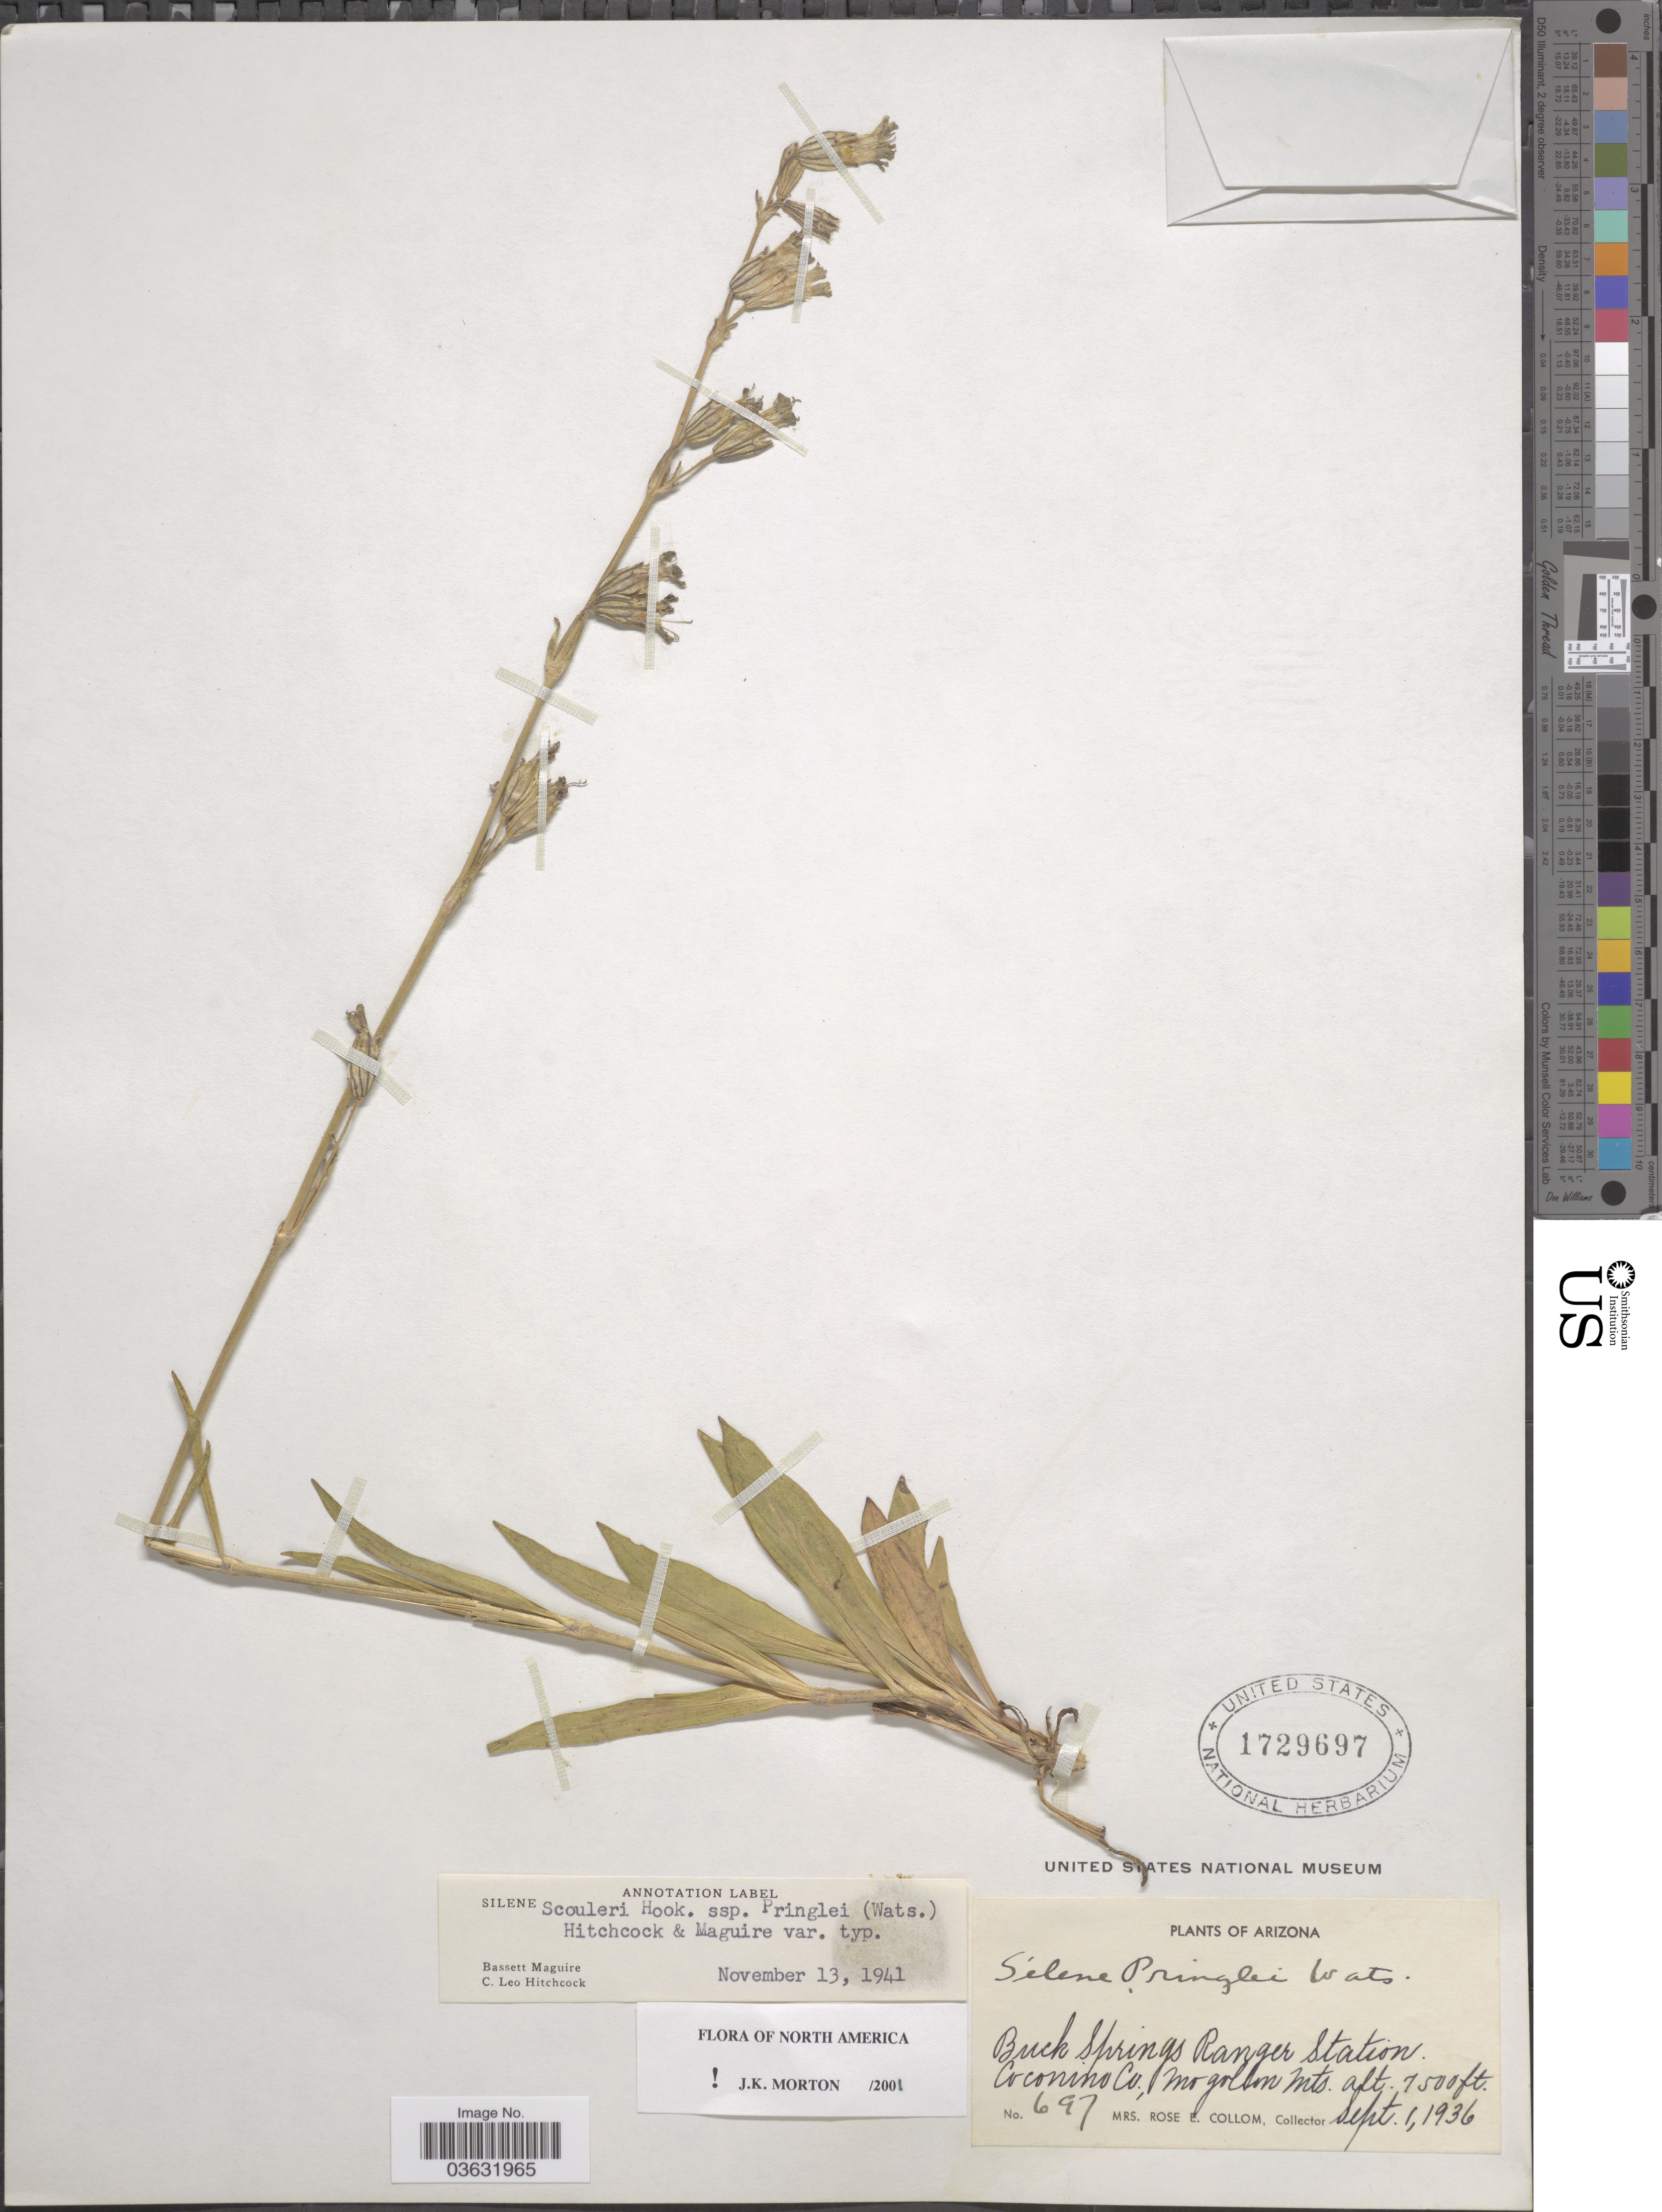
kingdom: Plantae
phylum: Tracheophyta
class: Magnoliopsida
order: Caryophyllales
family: Caryophyllaceae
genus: Silene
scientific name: Silene scouleri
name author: Hook.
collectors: R. E. Collom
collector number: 697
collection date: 1936-09-01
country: United States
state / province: Arizona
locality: Buck Springs Ranger Station. Coconino Co., Mogollon Mts.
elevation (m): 2286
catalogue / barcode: US 1729697